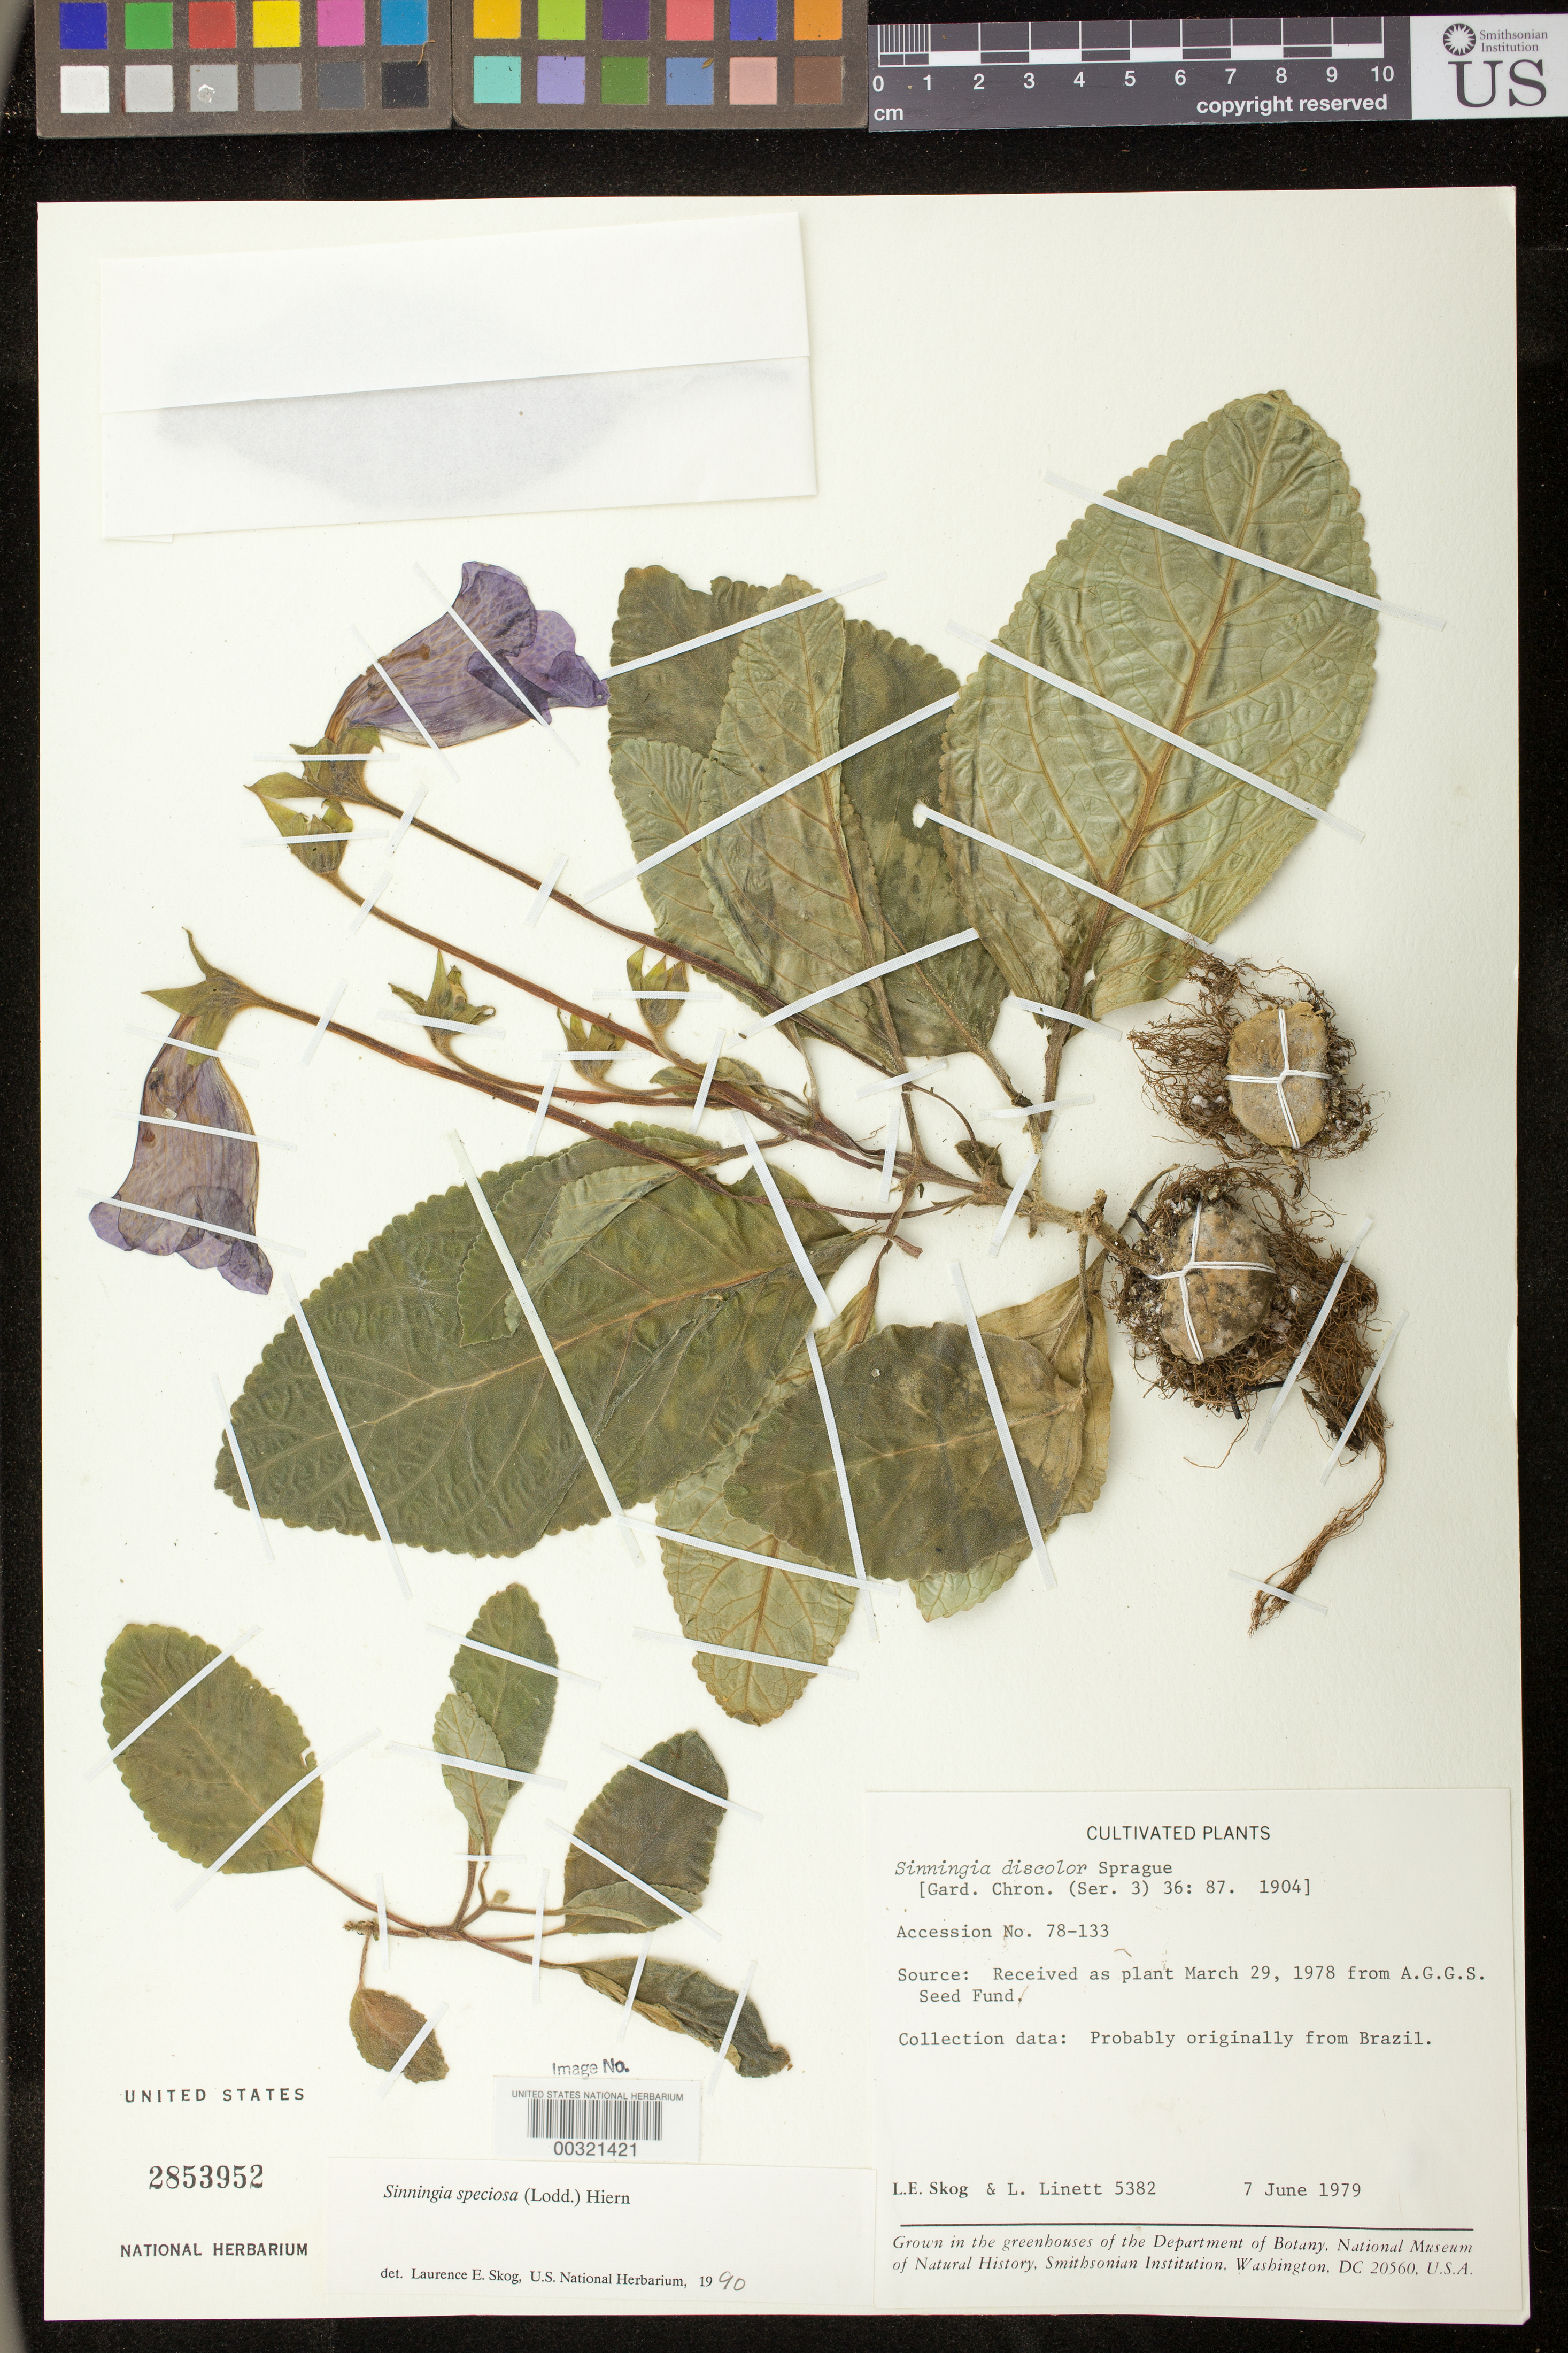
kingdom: Plantae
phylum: Tracheophyta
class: Magnoliopsida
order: Lamiales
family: Gesneriaceae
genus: Sinningia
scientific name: Sinningia speciosa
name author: (Lodd.) Hiern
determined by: Skog, Laurence E.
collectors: L. E. Skog & L. Linett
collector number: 5382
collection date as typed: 07 Jun 1979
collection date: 1979-06-07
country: United States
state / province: District of Columbia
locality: U.S.A, District of Columbia, greenhouse at US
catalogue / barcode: US 2853952